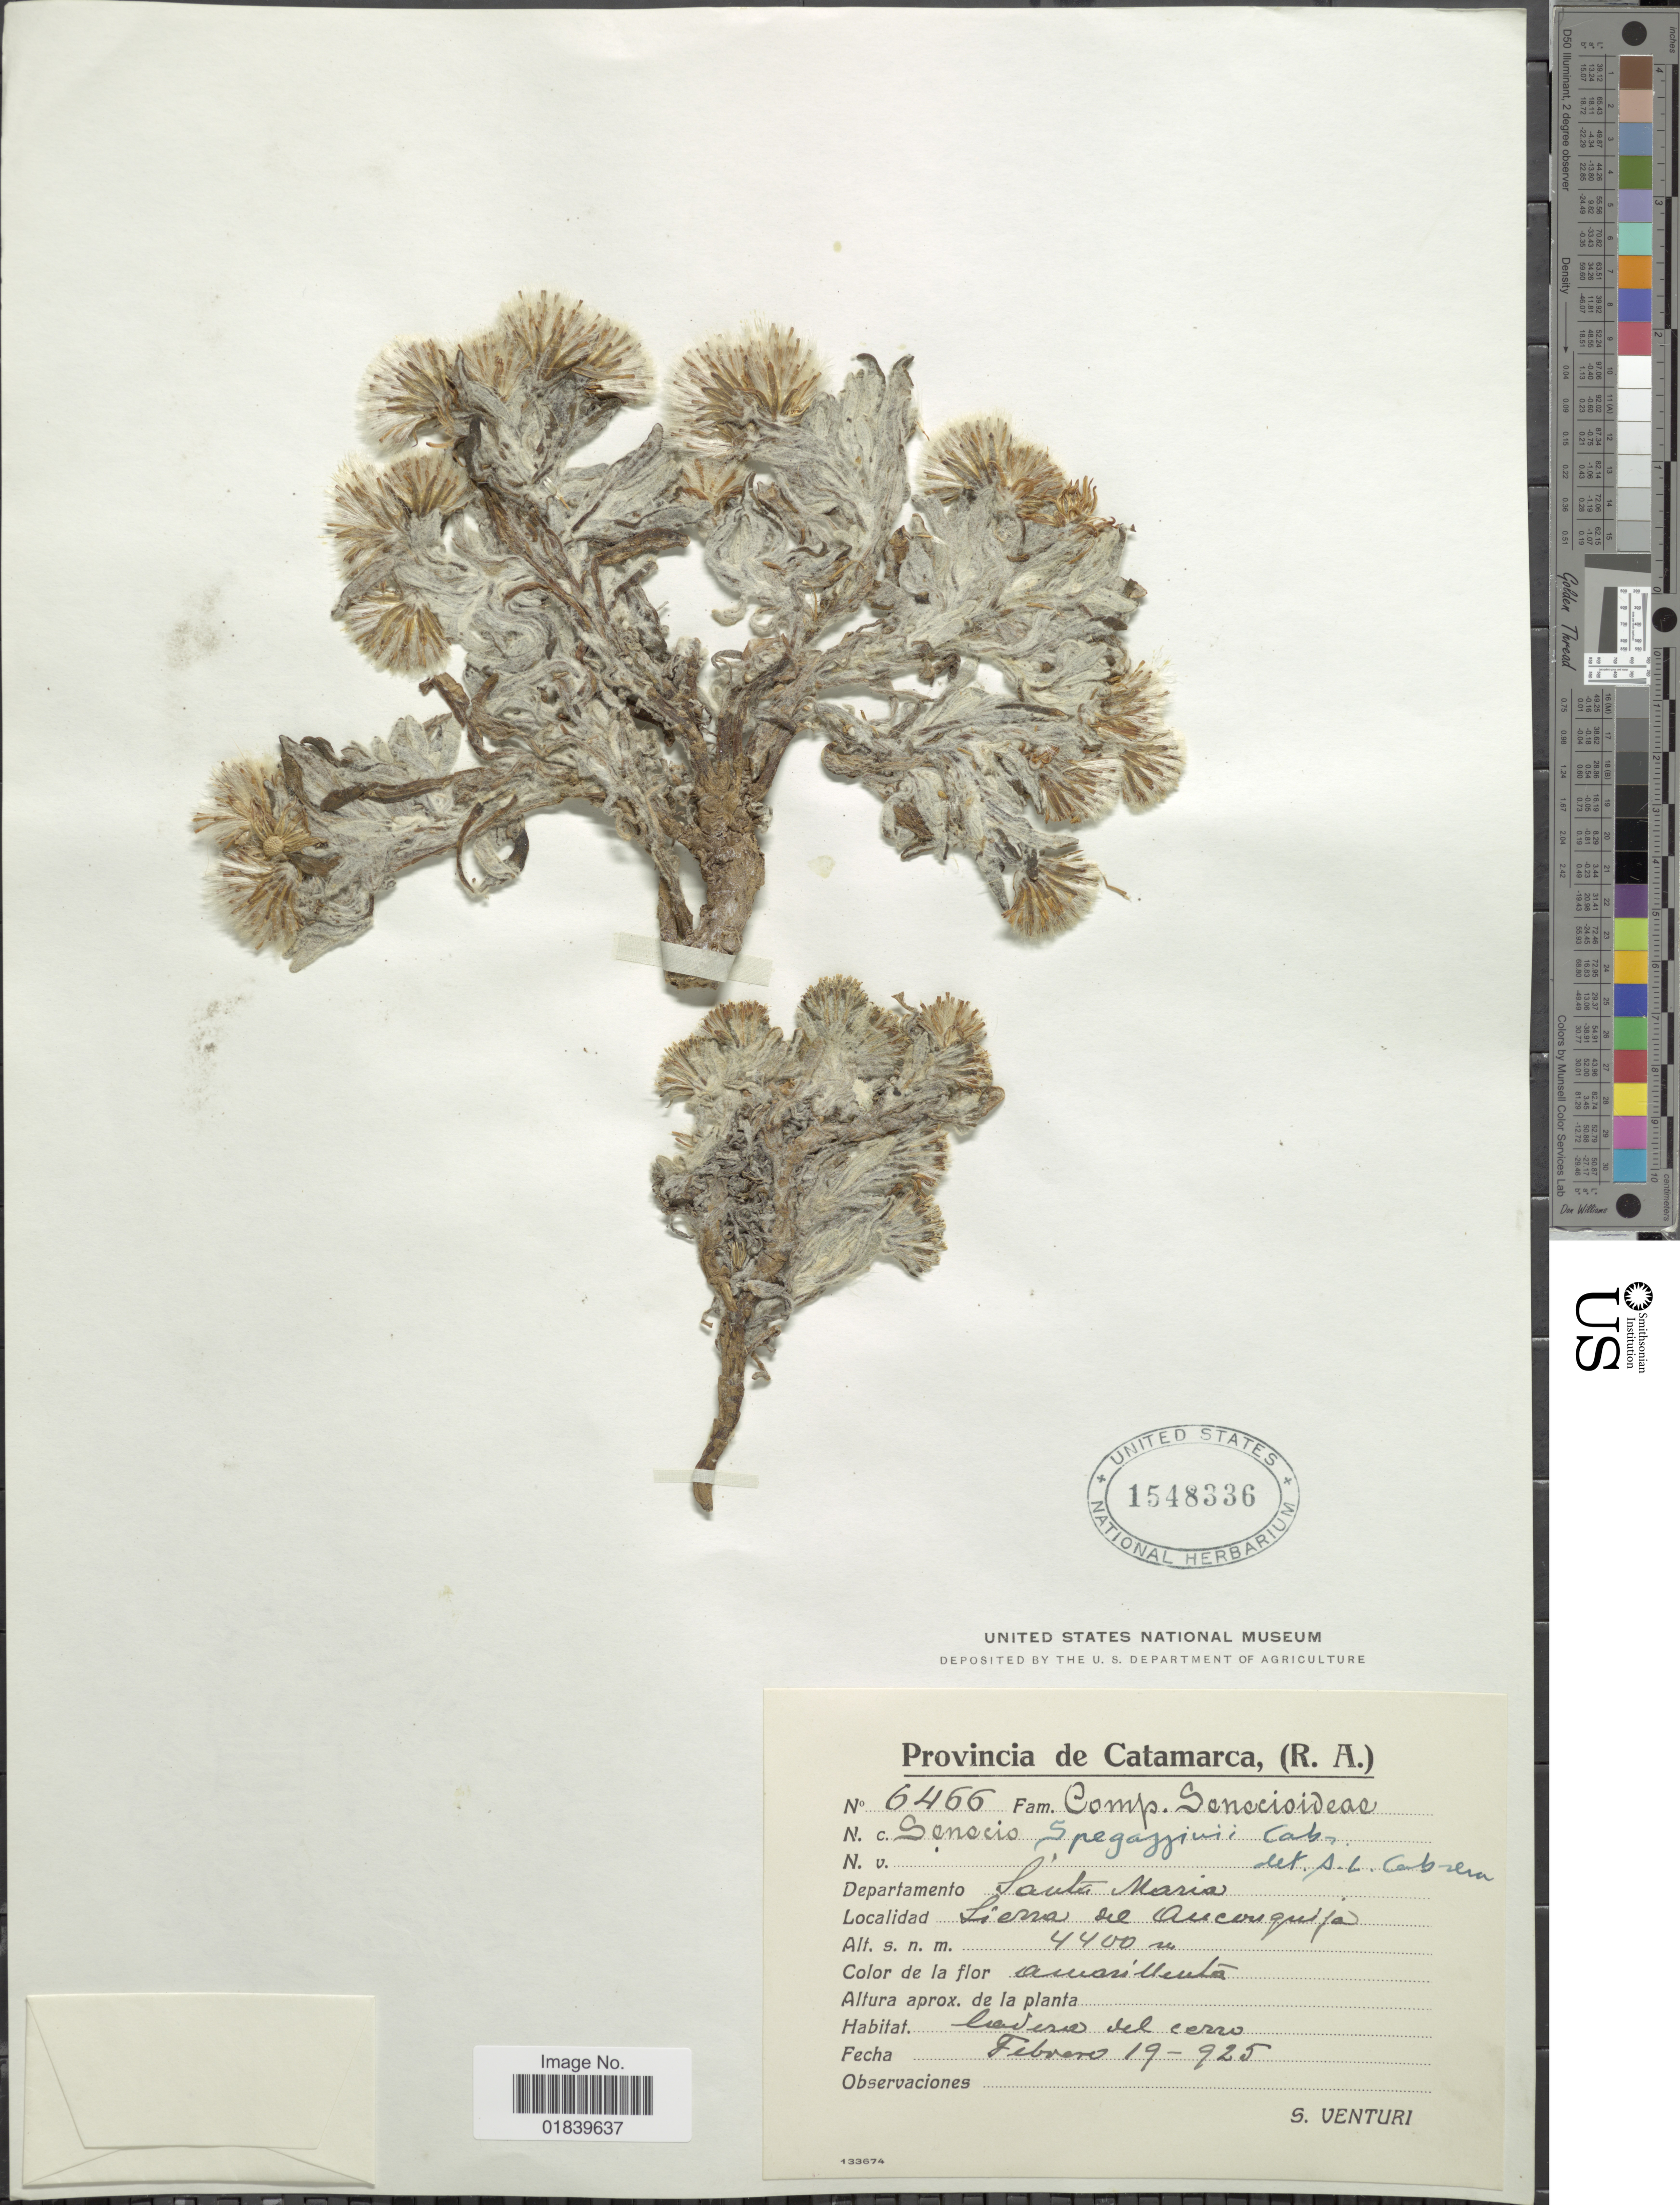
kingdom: Plantae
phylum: Tracheophyta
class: Magnoliopsida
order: Asterales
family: Asteraceae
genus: Senecio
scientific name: Senecio spegazzinii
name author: Cabrera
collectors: S. Venturi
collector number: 6466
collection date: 1925-02-19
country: Argentina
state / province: Catamarca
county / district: Santa Maria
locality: Sierra del Aconquija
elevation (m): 4400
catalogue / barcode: US 1548336